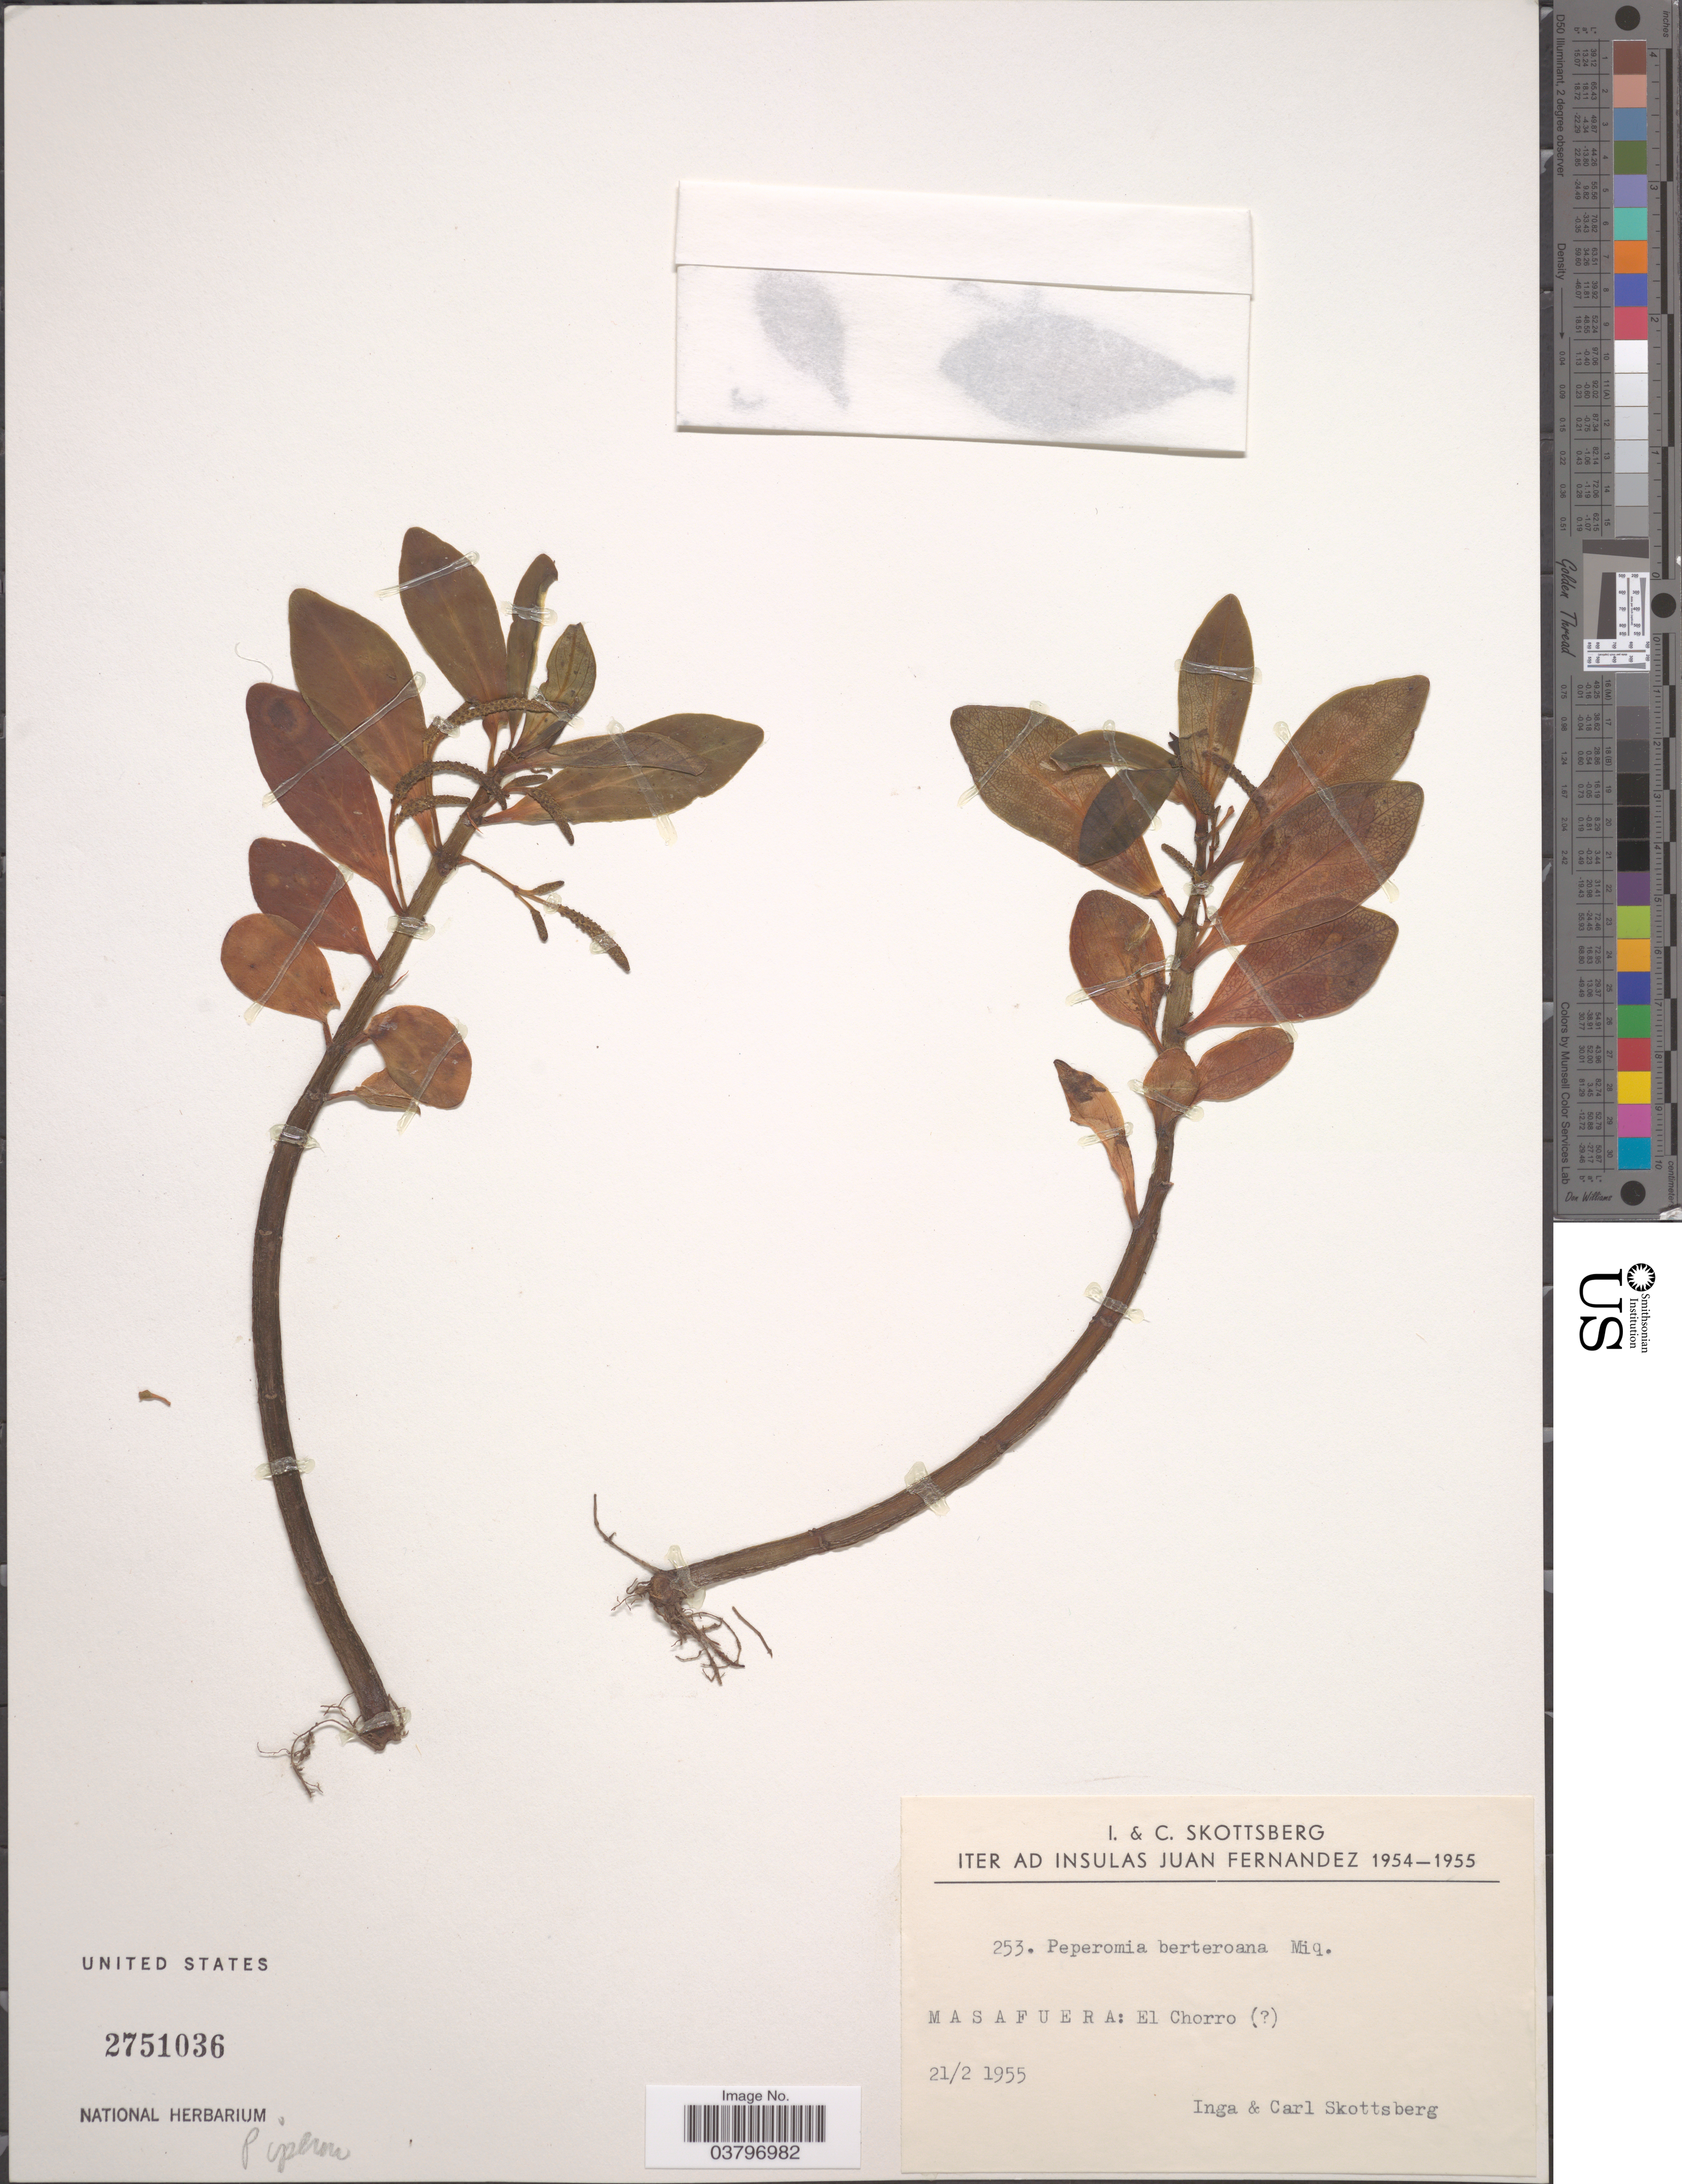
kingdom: Plantae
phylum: Tracheophyta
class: Magnoliopsida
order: Piperales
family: Piperaceae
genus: Peperomia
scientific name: Peperomia berteroana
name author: Miq.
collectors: I. Skottsberg & C. Skottsberg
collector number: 253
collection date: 1955-02-21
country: Chile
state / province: Valparaíso (V)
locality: Iter ad insulas Juan Fernandez. Masafuera: El Chorro.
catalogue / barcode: US 2751036